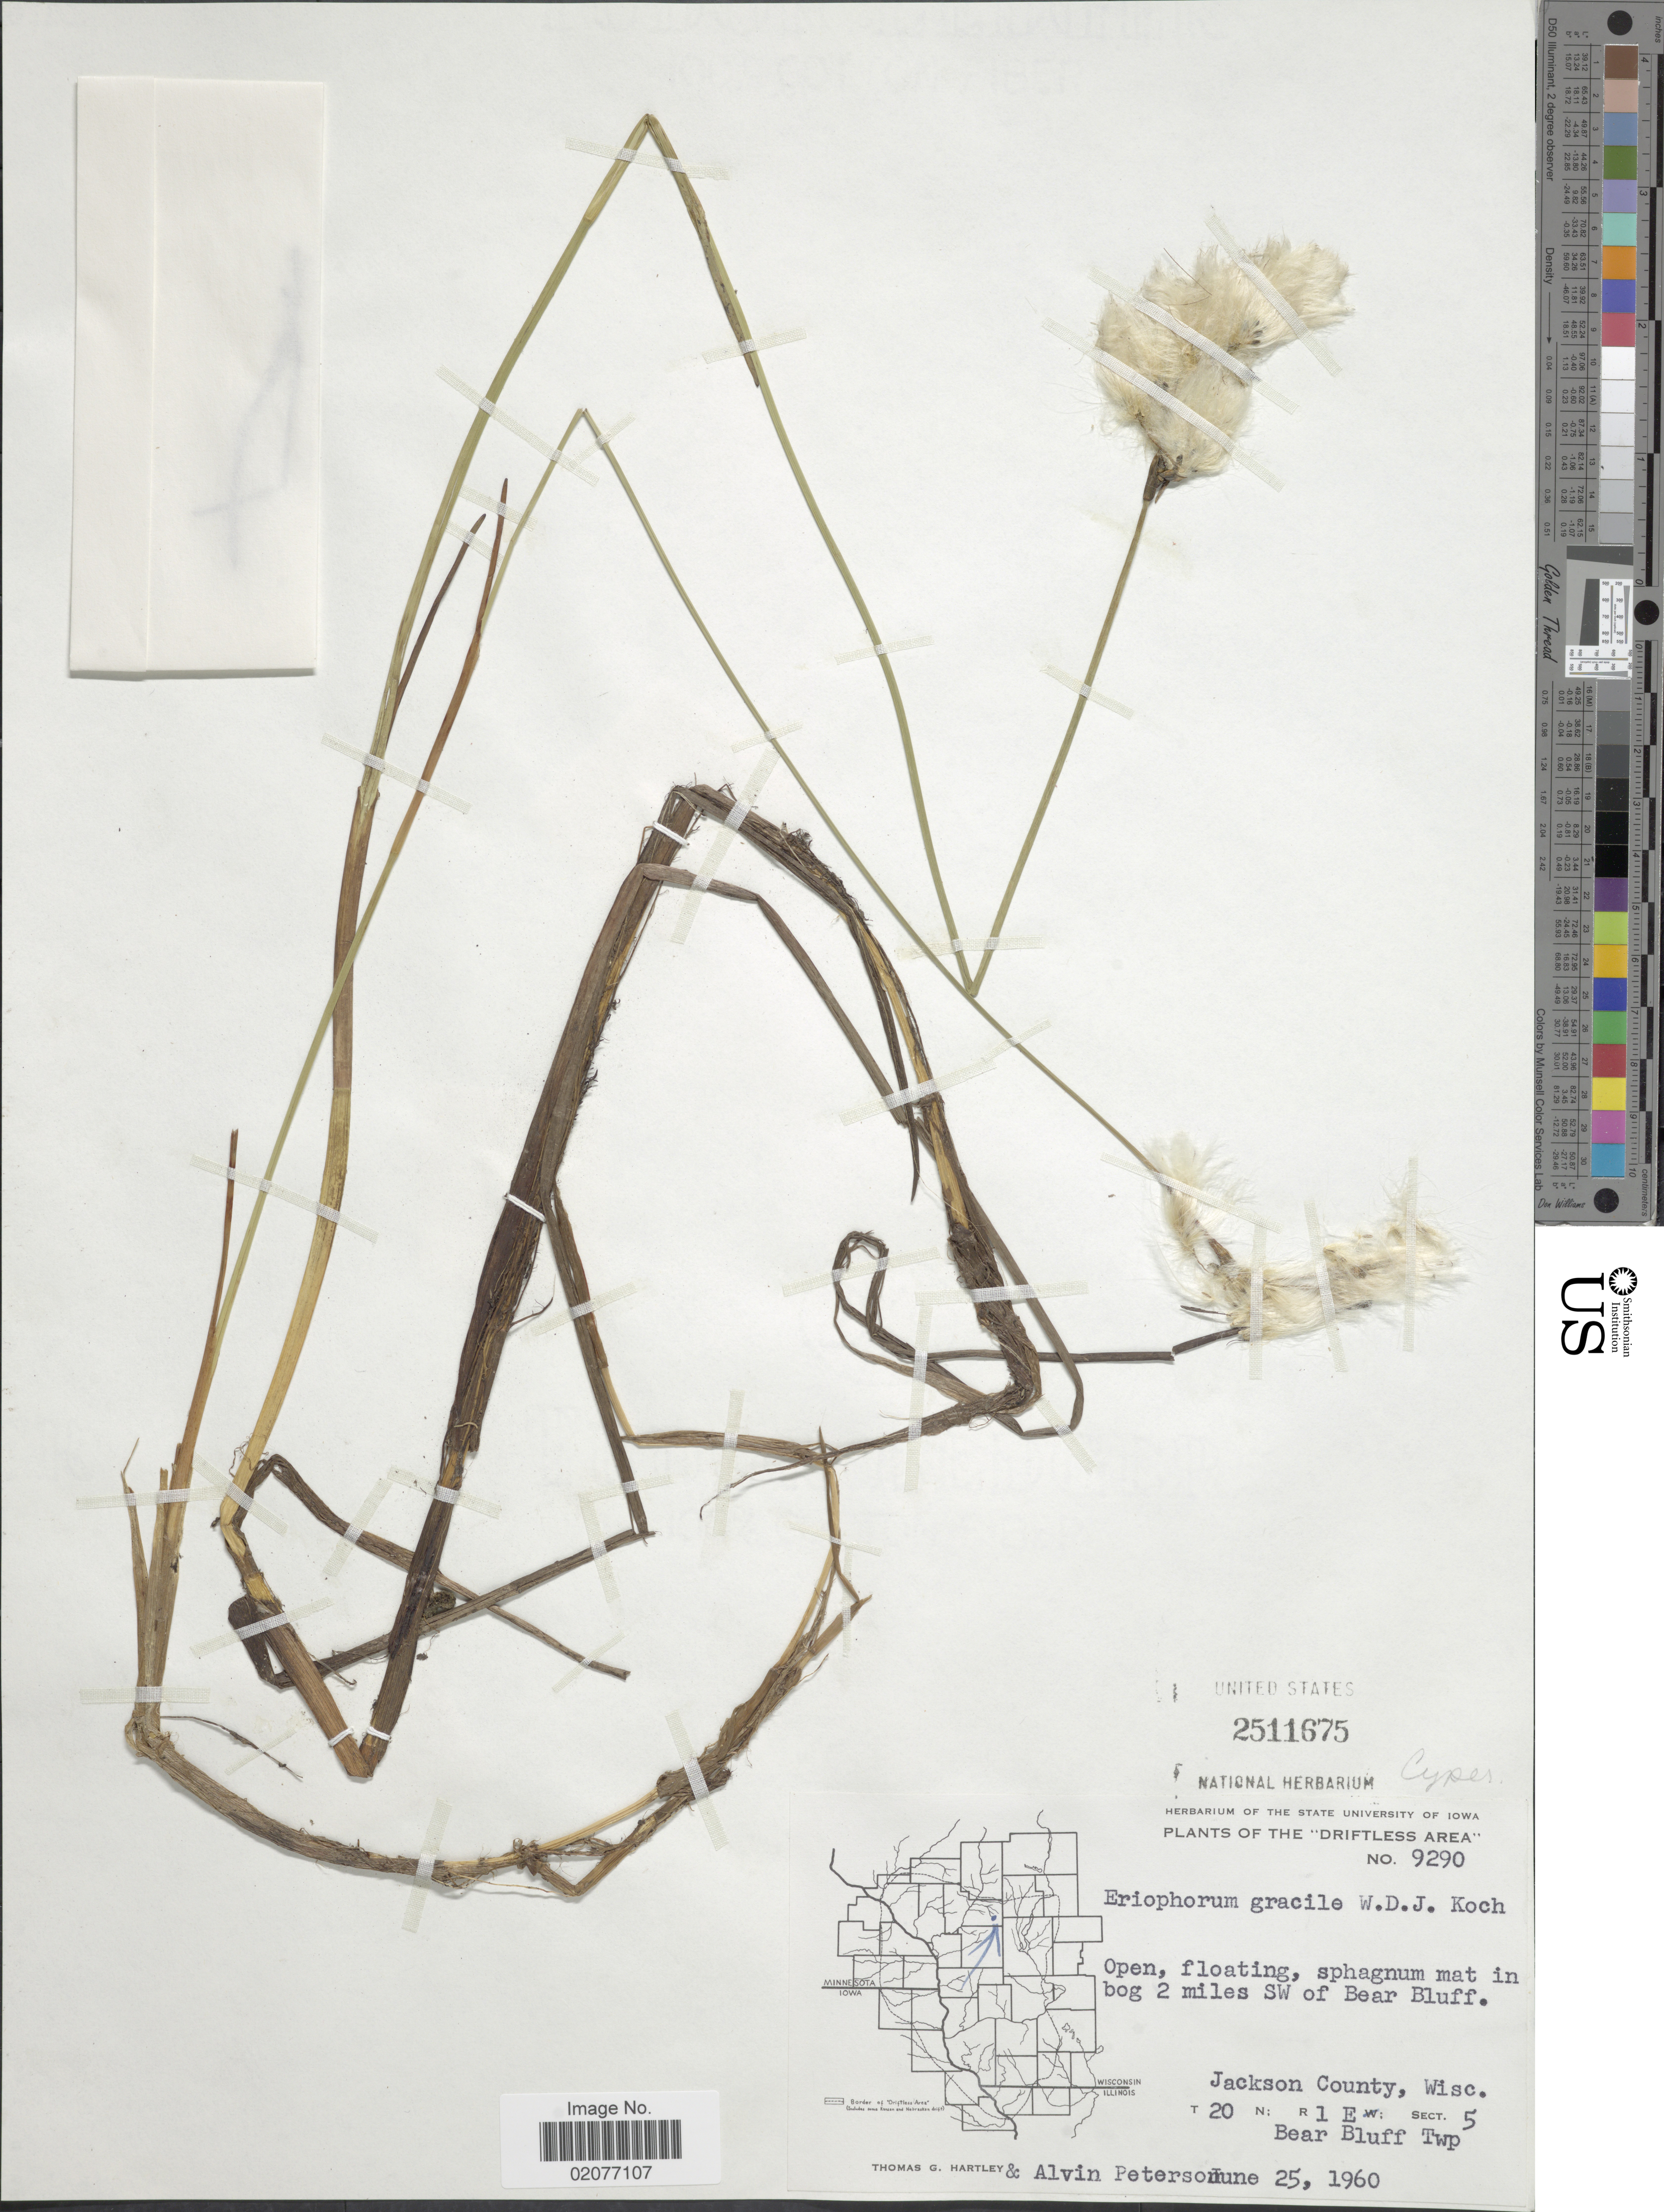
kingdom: Plantae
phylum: Tracheophyta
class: Liliopsida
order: Poales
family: Cyperaceae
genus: Eriophorum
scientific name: Eriophorum gracile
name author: W.D.J. Koch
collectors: T. G. Hartley & A. M. Peterson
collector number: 9290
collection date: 1960-06-25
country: United States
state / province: Wisconsin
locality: The 'Driftless Area', Open , floating, sphagnum mat in bog 2 miles SW of Bear Bluff, Jackson County, T 20 N; R 1E; Sect. 5 Bear Bluff Twp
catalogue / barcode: US 2511675